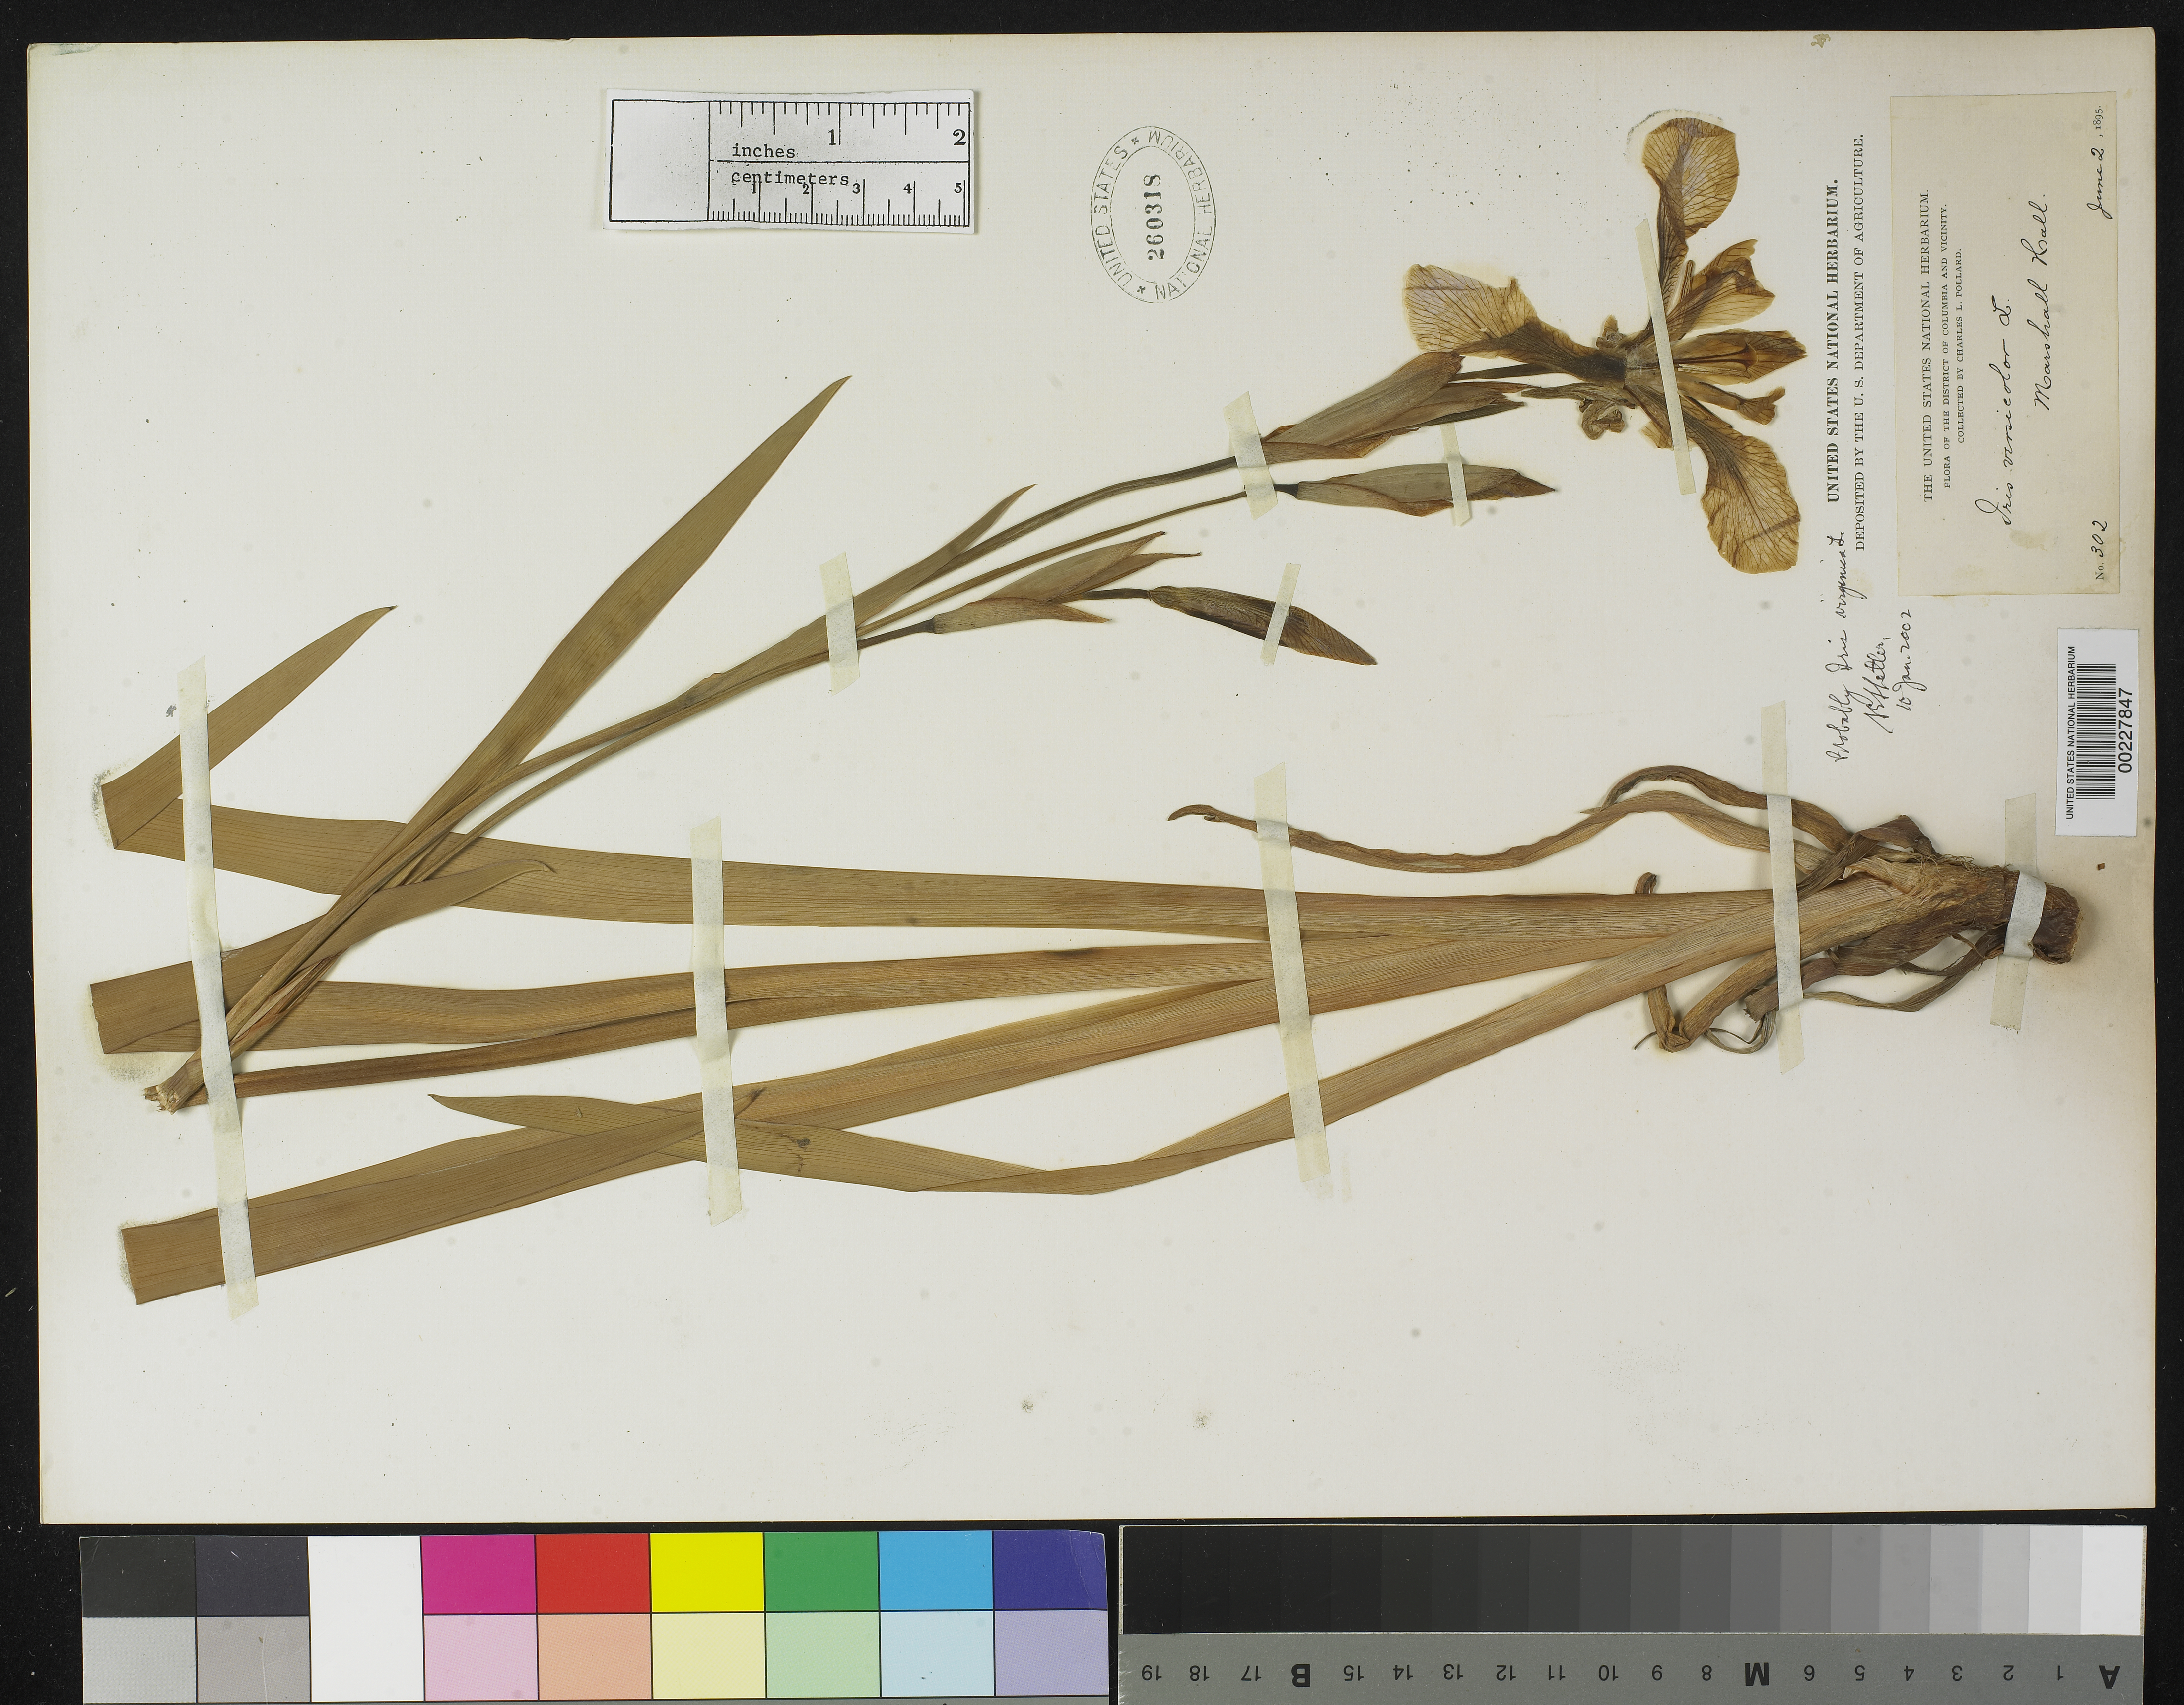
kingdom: Plantae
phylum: Tracheophyta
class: Liliopsida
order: Asparagales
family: Iridaceae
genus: Iris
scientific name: Iris virginica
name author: L.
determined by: Shetler, Stanwyn G., (US), NMNH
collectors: C. L. Pollard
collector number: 302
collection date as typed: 02 Jun 1895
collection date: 1895-06-02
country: United States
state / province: Maryland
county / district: Charles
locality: Marshall Hall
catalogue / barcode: US 260318